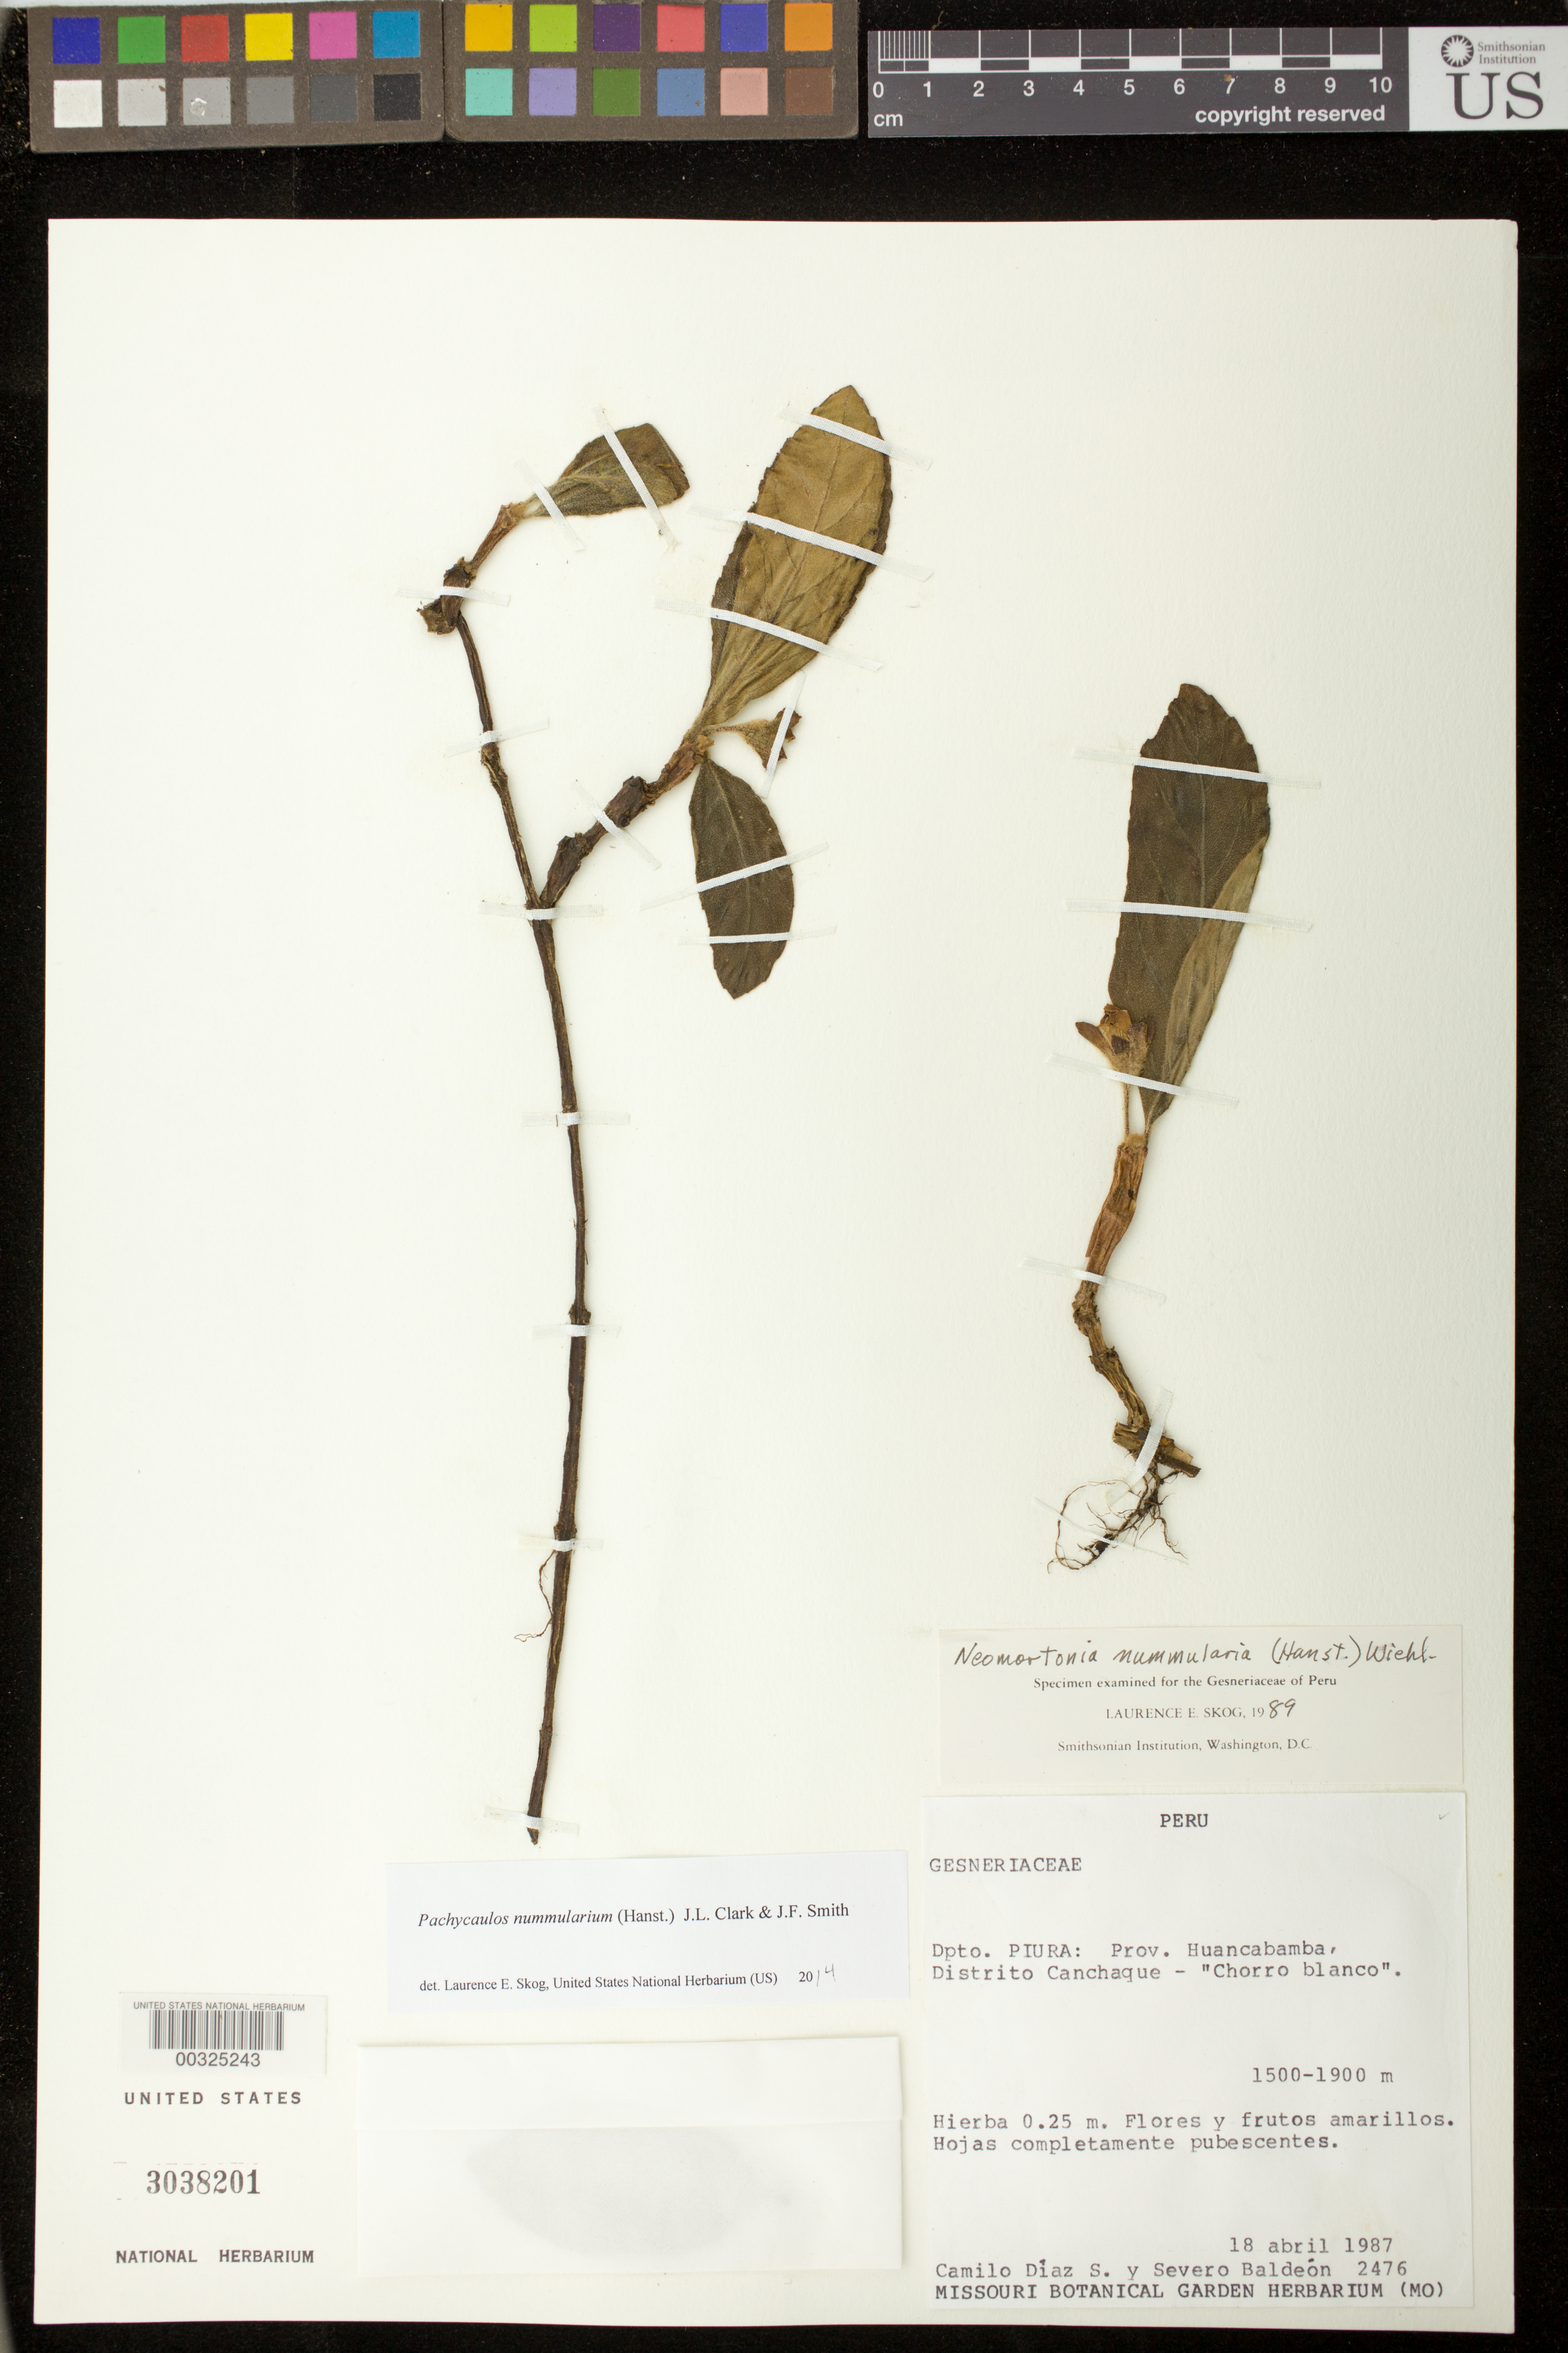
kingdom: Plantae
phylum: Tracheophyta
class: Magnoliopsida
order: Lamiales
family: Gesneriaceae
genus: Pachycaulos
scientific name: Pachycaulos huancabambae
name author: J.L. Clark & Moonlight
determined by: Clark, J. L., (SEL), The Marie Selby Botanical Garden (UNITED STATES)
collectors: C. Díaz S. & S. Baldeón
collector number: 2476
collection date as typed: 18 Apr 1987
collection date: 1987-04-18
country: Peru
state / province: Piura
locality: Prov. Huancabamba, Dtto. Canchaque; "Chorro blanco"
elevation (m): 1500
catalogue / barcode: US 3038201